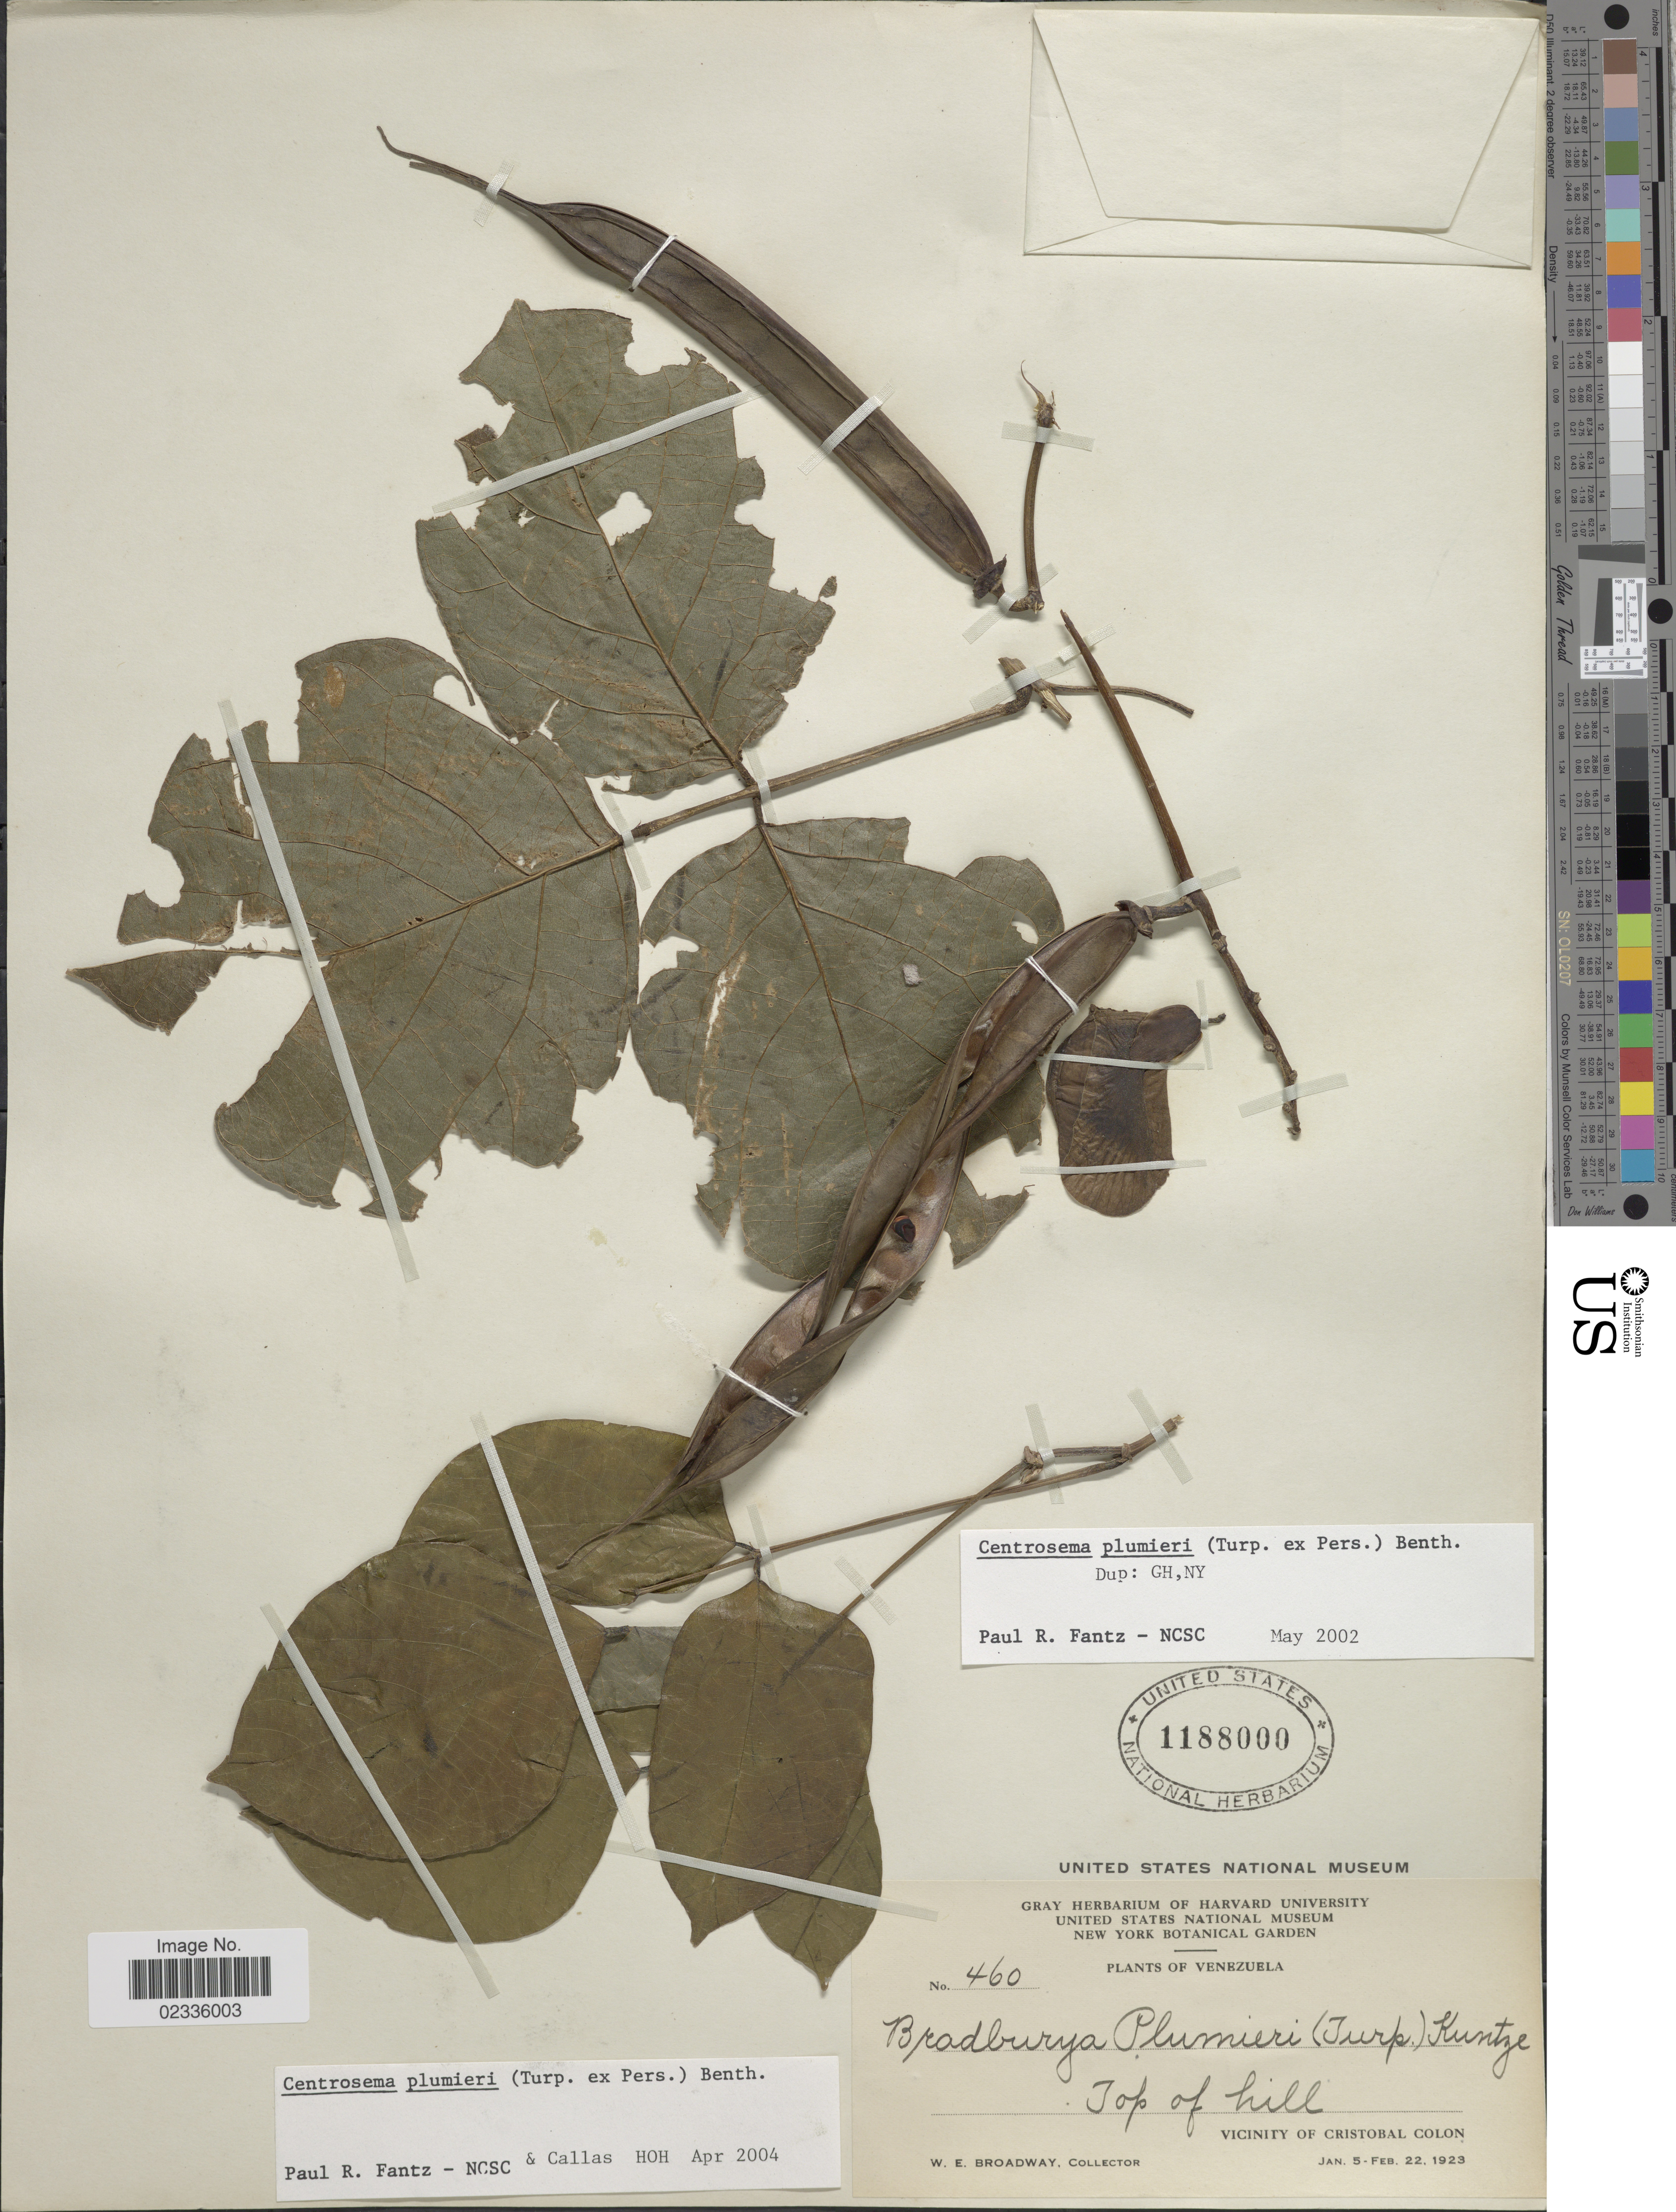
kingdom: Plantae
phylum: Tracheophyta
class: Magnoliopsida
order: Fabales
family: Fabaceae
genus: Centrosema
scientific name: Centrosema plumieri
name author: (Turpin ex Pers.) Benth.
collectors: W. E. Broadway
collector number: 460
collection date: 1923-01-05/1923-02-22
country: Venezuela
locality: Top of hill. Vicinity of Cristobal Colon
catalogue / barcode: US 1188000